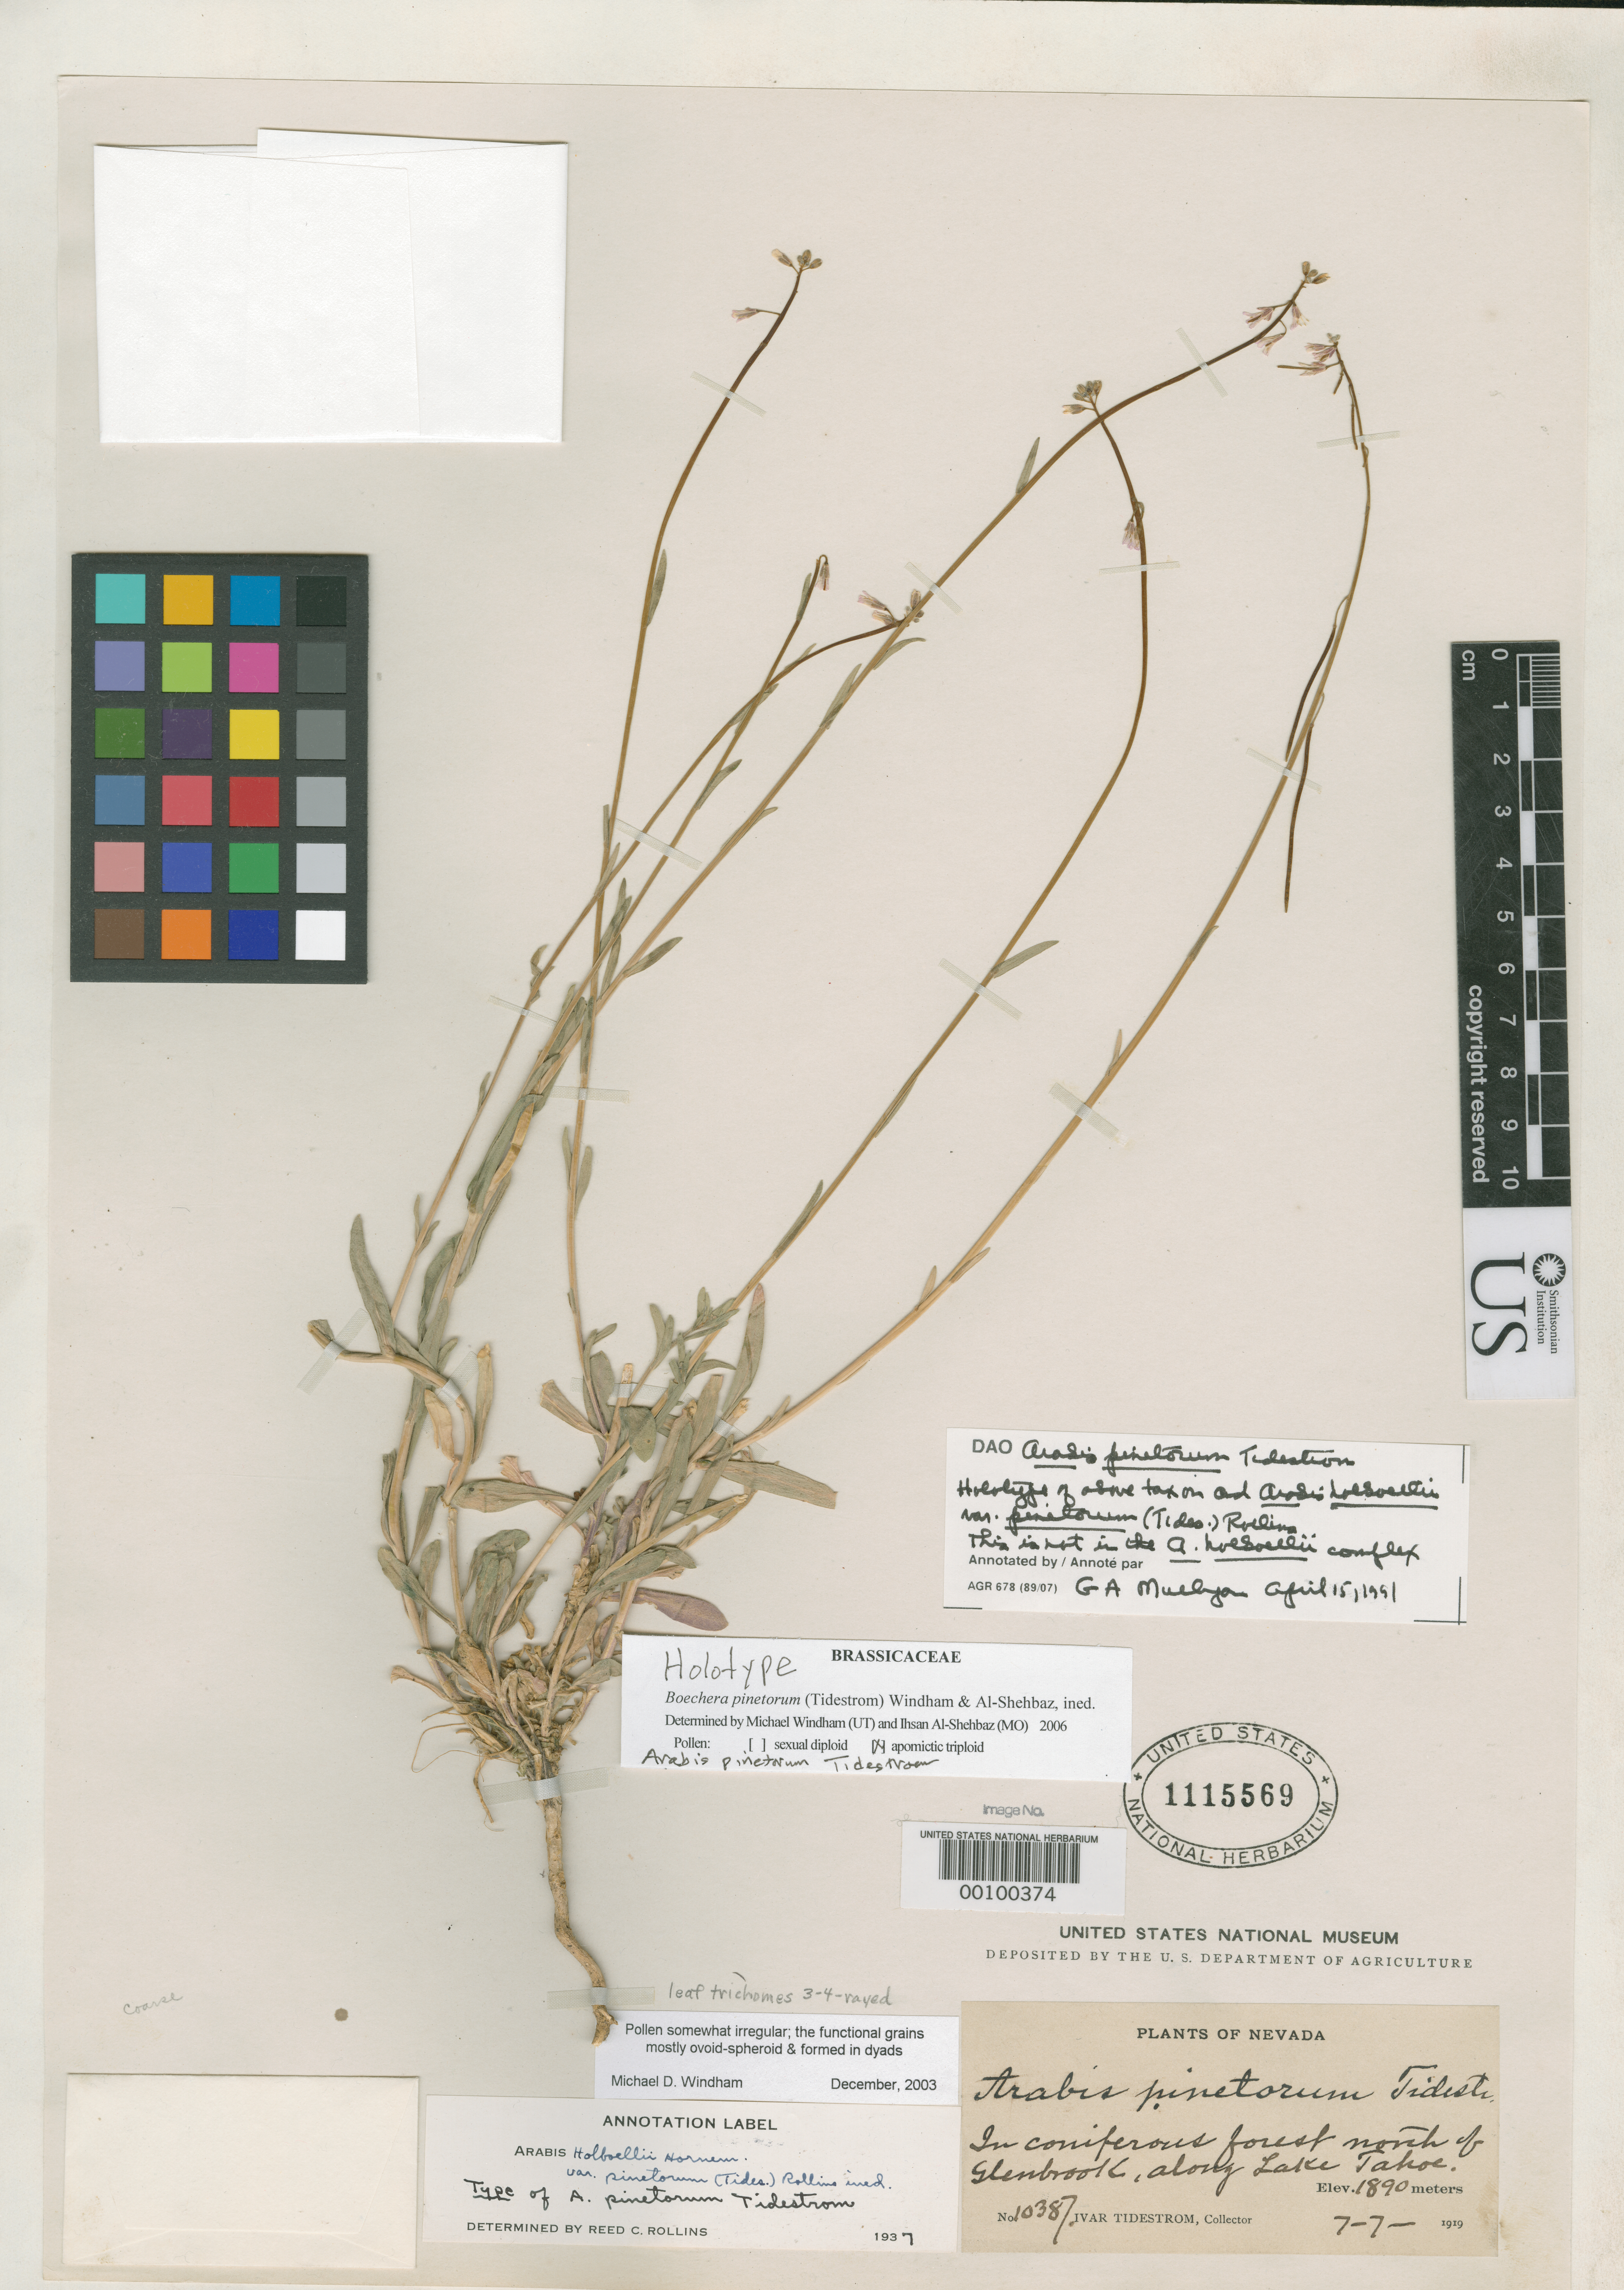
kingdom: Plantae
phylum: Tracheophyta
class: Magnoliopsida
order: Brassicales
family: Brassicaceae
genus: Arabis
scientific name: Arabis pinetorum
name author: Tidestr.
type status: Holotype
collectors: I. F. Tidestrom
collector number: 10387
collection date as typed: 07 Jul 1919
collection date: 1919-07-07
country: United States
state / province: Nevada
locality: L. Tahoe, Glendale.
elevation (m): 1890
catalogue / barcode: US 1115569